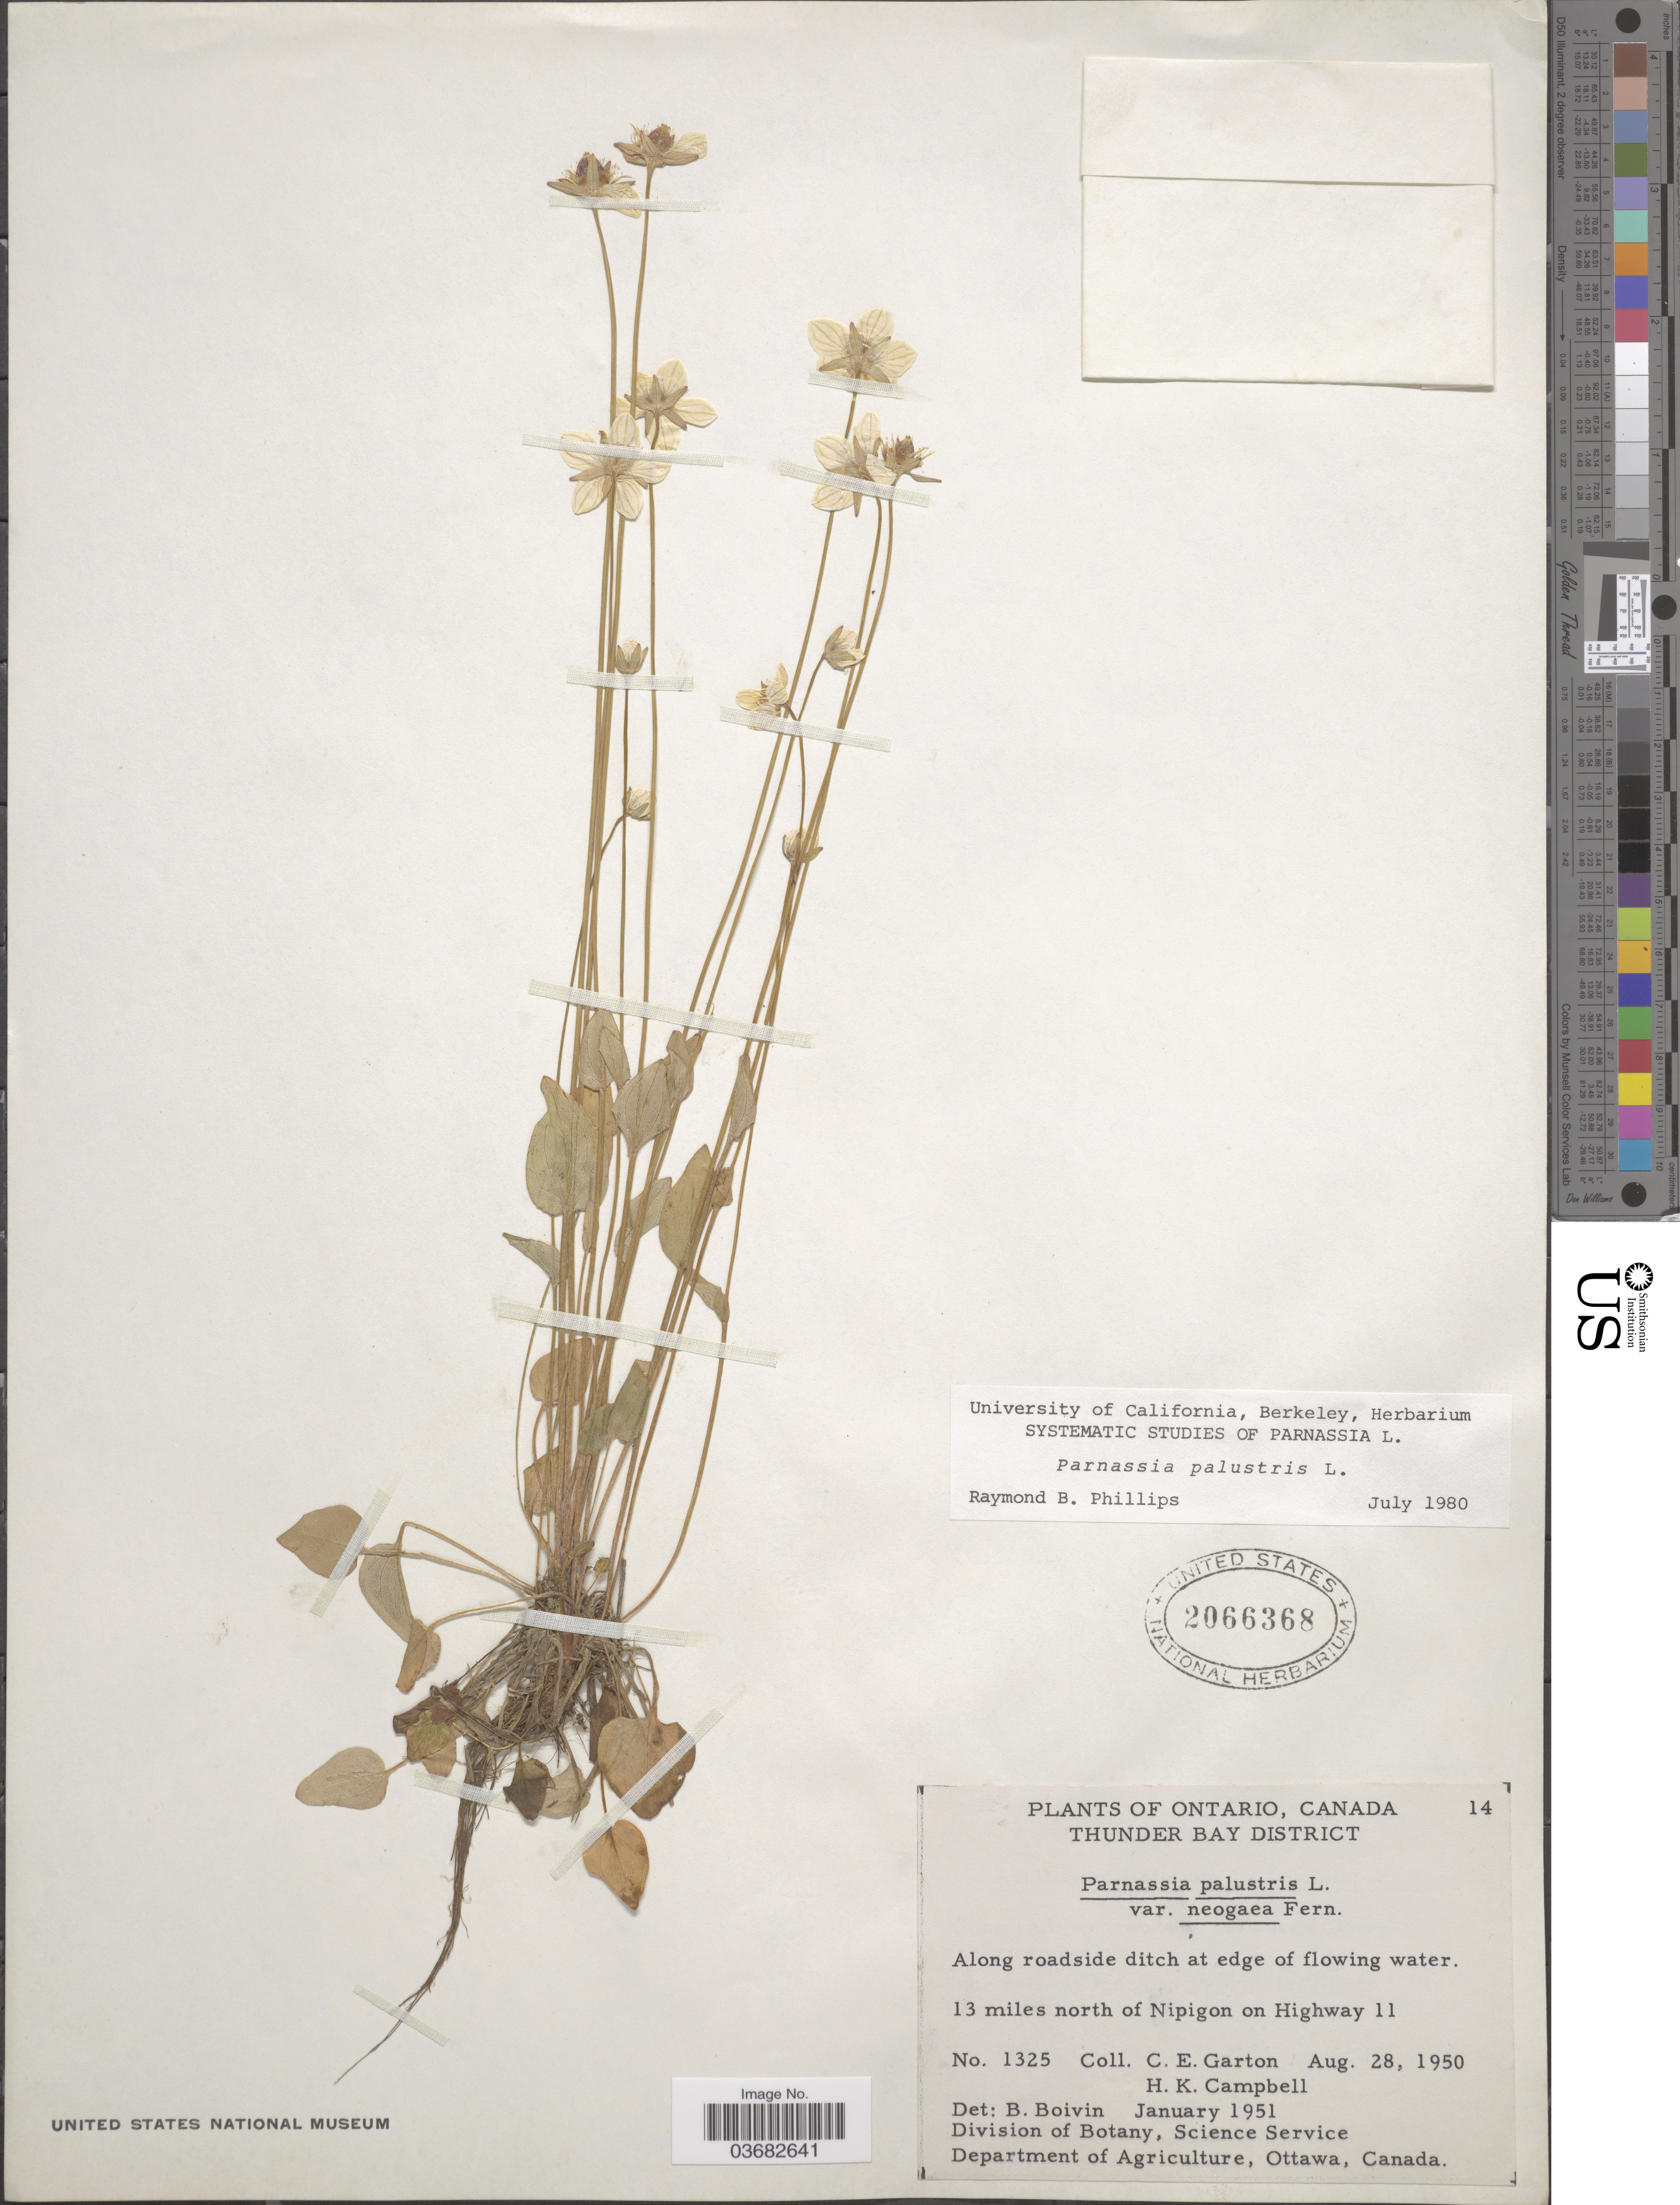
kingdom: Plantae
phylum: Tracheophyta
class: Magnoliopsida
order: Celastrales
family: Parnassiaceae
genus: Parnassia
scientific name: Parnassia palustris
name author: L.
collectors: C. E. Garton & H. K. Campbell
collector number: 1325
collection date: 1950-08-28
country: Canada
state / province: Ontario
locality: Thunder Bay District. Along roadside ditch at edge of flowing water. 13 miles north of Nipigon on Highway 11.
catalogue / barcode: US 2066368